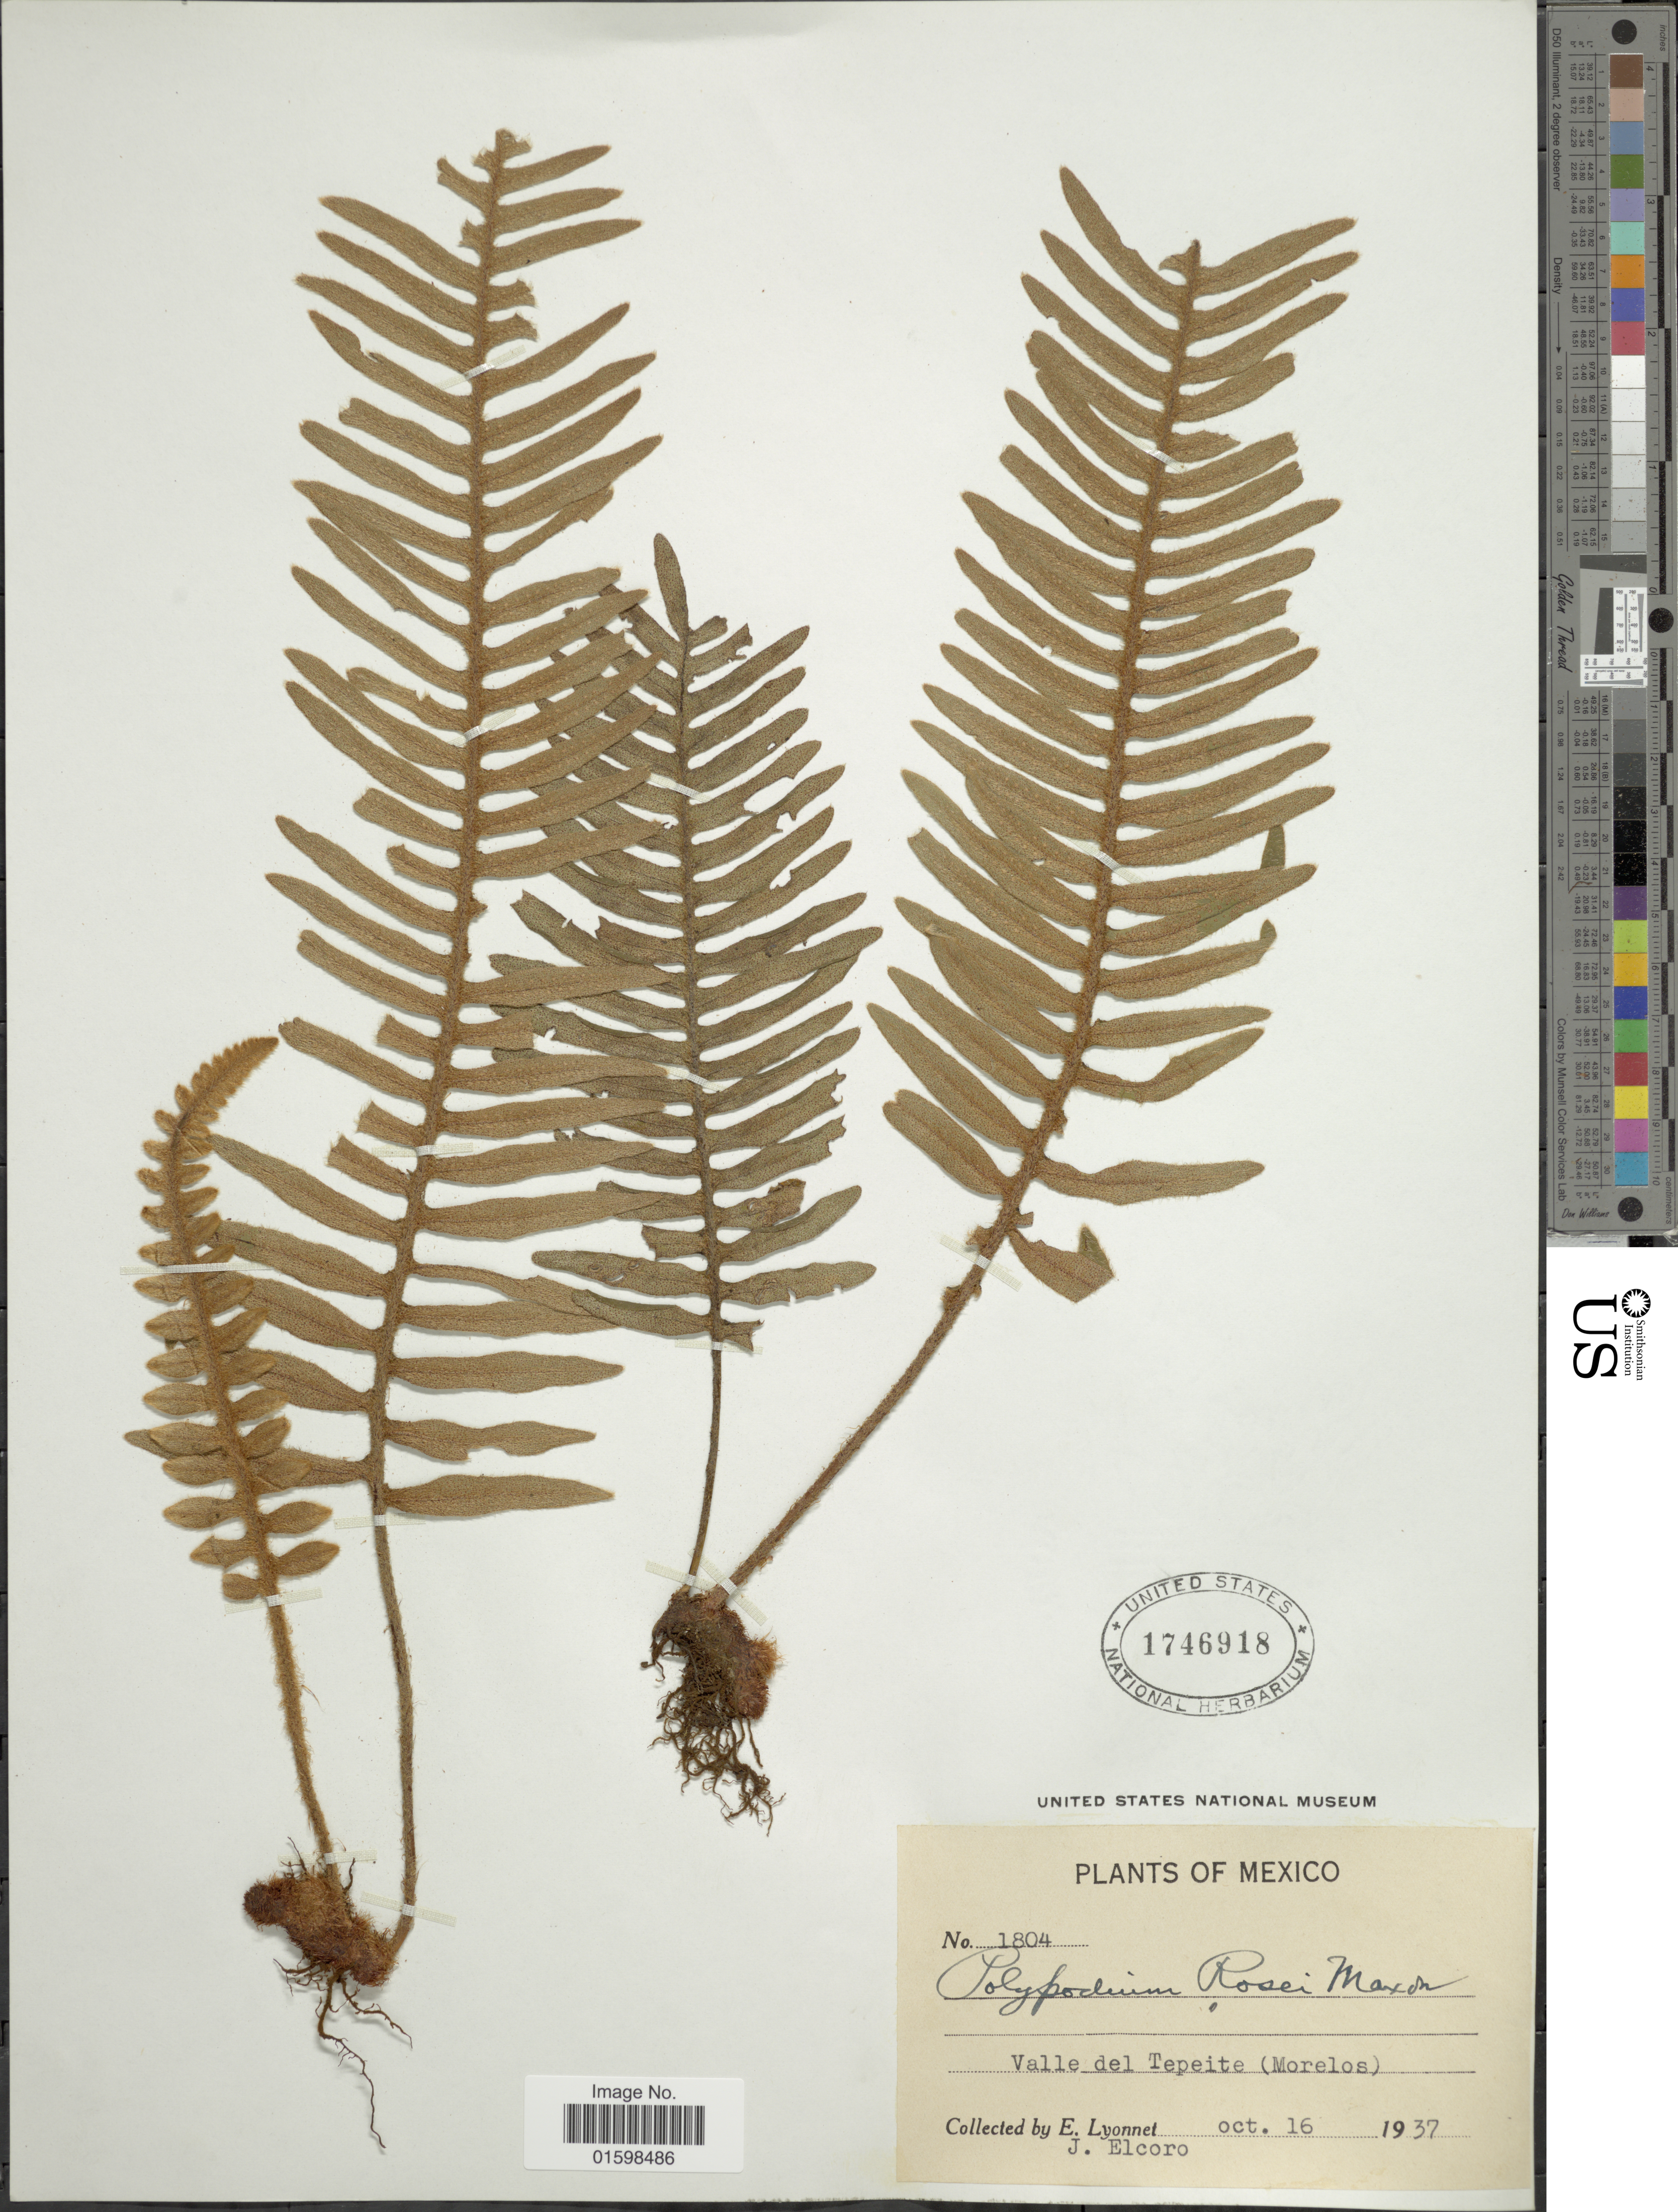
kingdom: Plantae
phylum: Tracheophyta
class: Polypodiopsida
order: Polypodiales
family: Polypodiaceae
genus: Pleopeltis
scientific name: Pleopeltis rosei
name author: (Maxon) A.R. Sm. & Tejero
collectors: E. Lyonnet & J. Elcoro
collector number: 1804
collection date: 1937-10-16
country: Mexico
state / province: Morelos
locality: Valle del Tepeite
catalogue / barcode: US 1746918